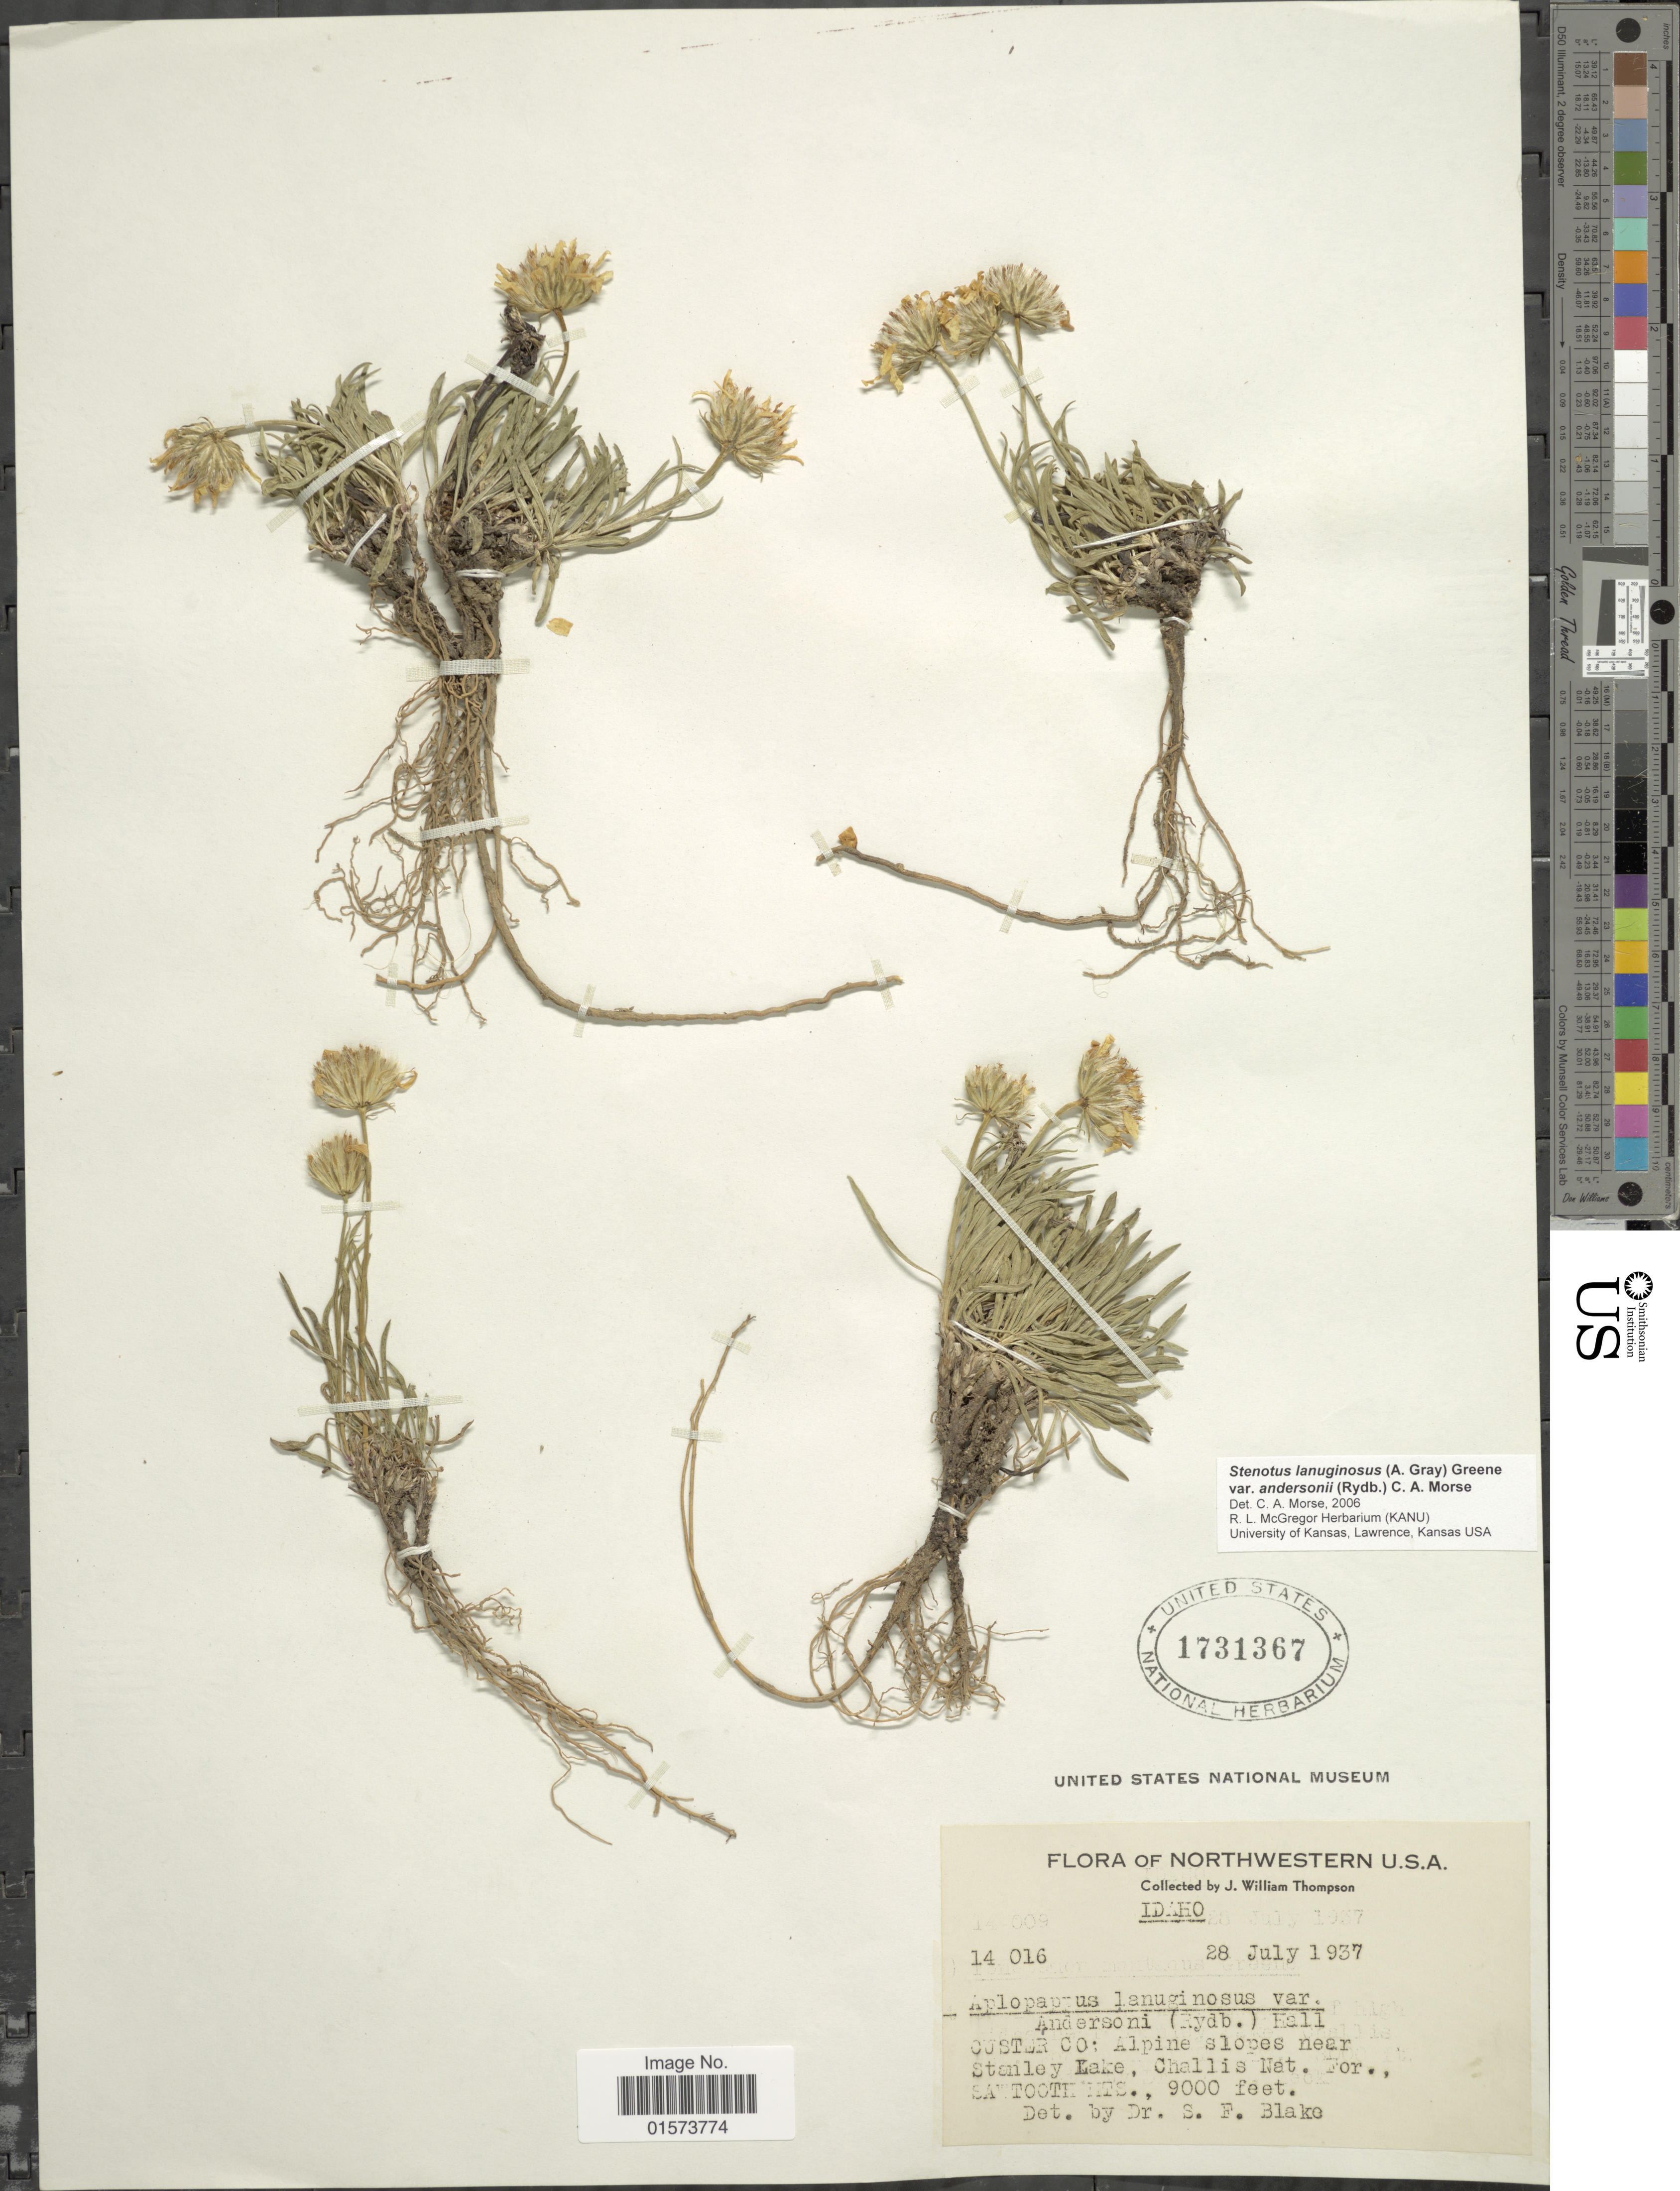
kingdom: Plantae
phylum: Tracheophyta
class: Magnoliopsida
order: Asterales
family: Asteraceae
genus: Stenotus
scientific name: Stenotus lanuginosus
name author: (A. Gray) Greene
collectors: J. W. Thompson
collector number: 14016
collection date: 1937-07-28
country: United States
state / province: Idaho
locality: Northwestern U.S.A., Custer Co.: Alpine slopes near Stanley Lake, Challis Nat. For., Sawtooth Mts.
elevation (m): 2743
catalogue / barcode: US 1731367